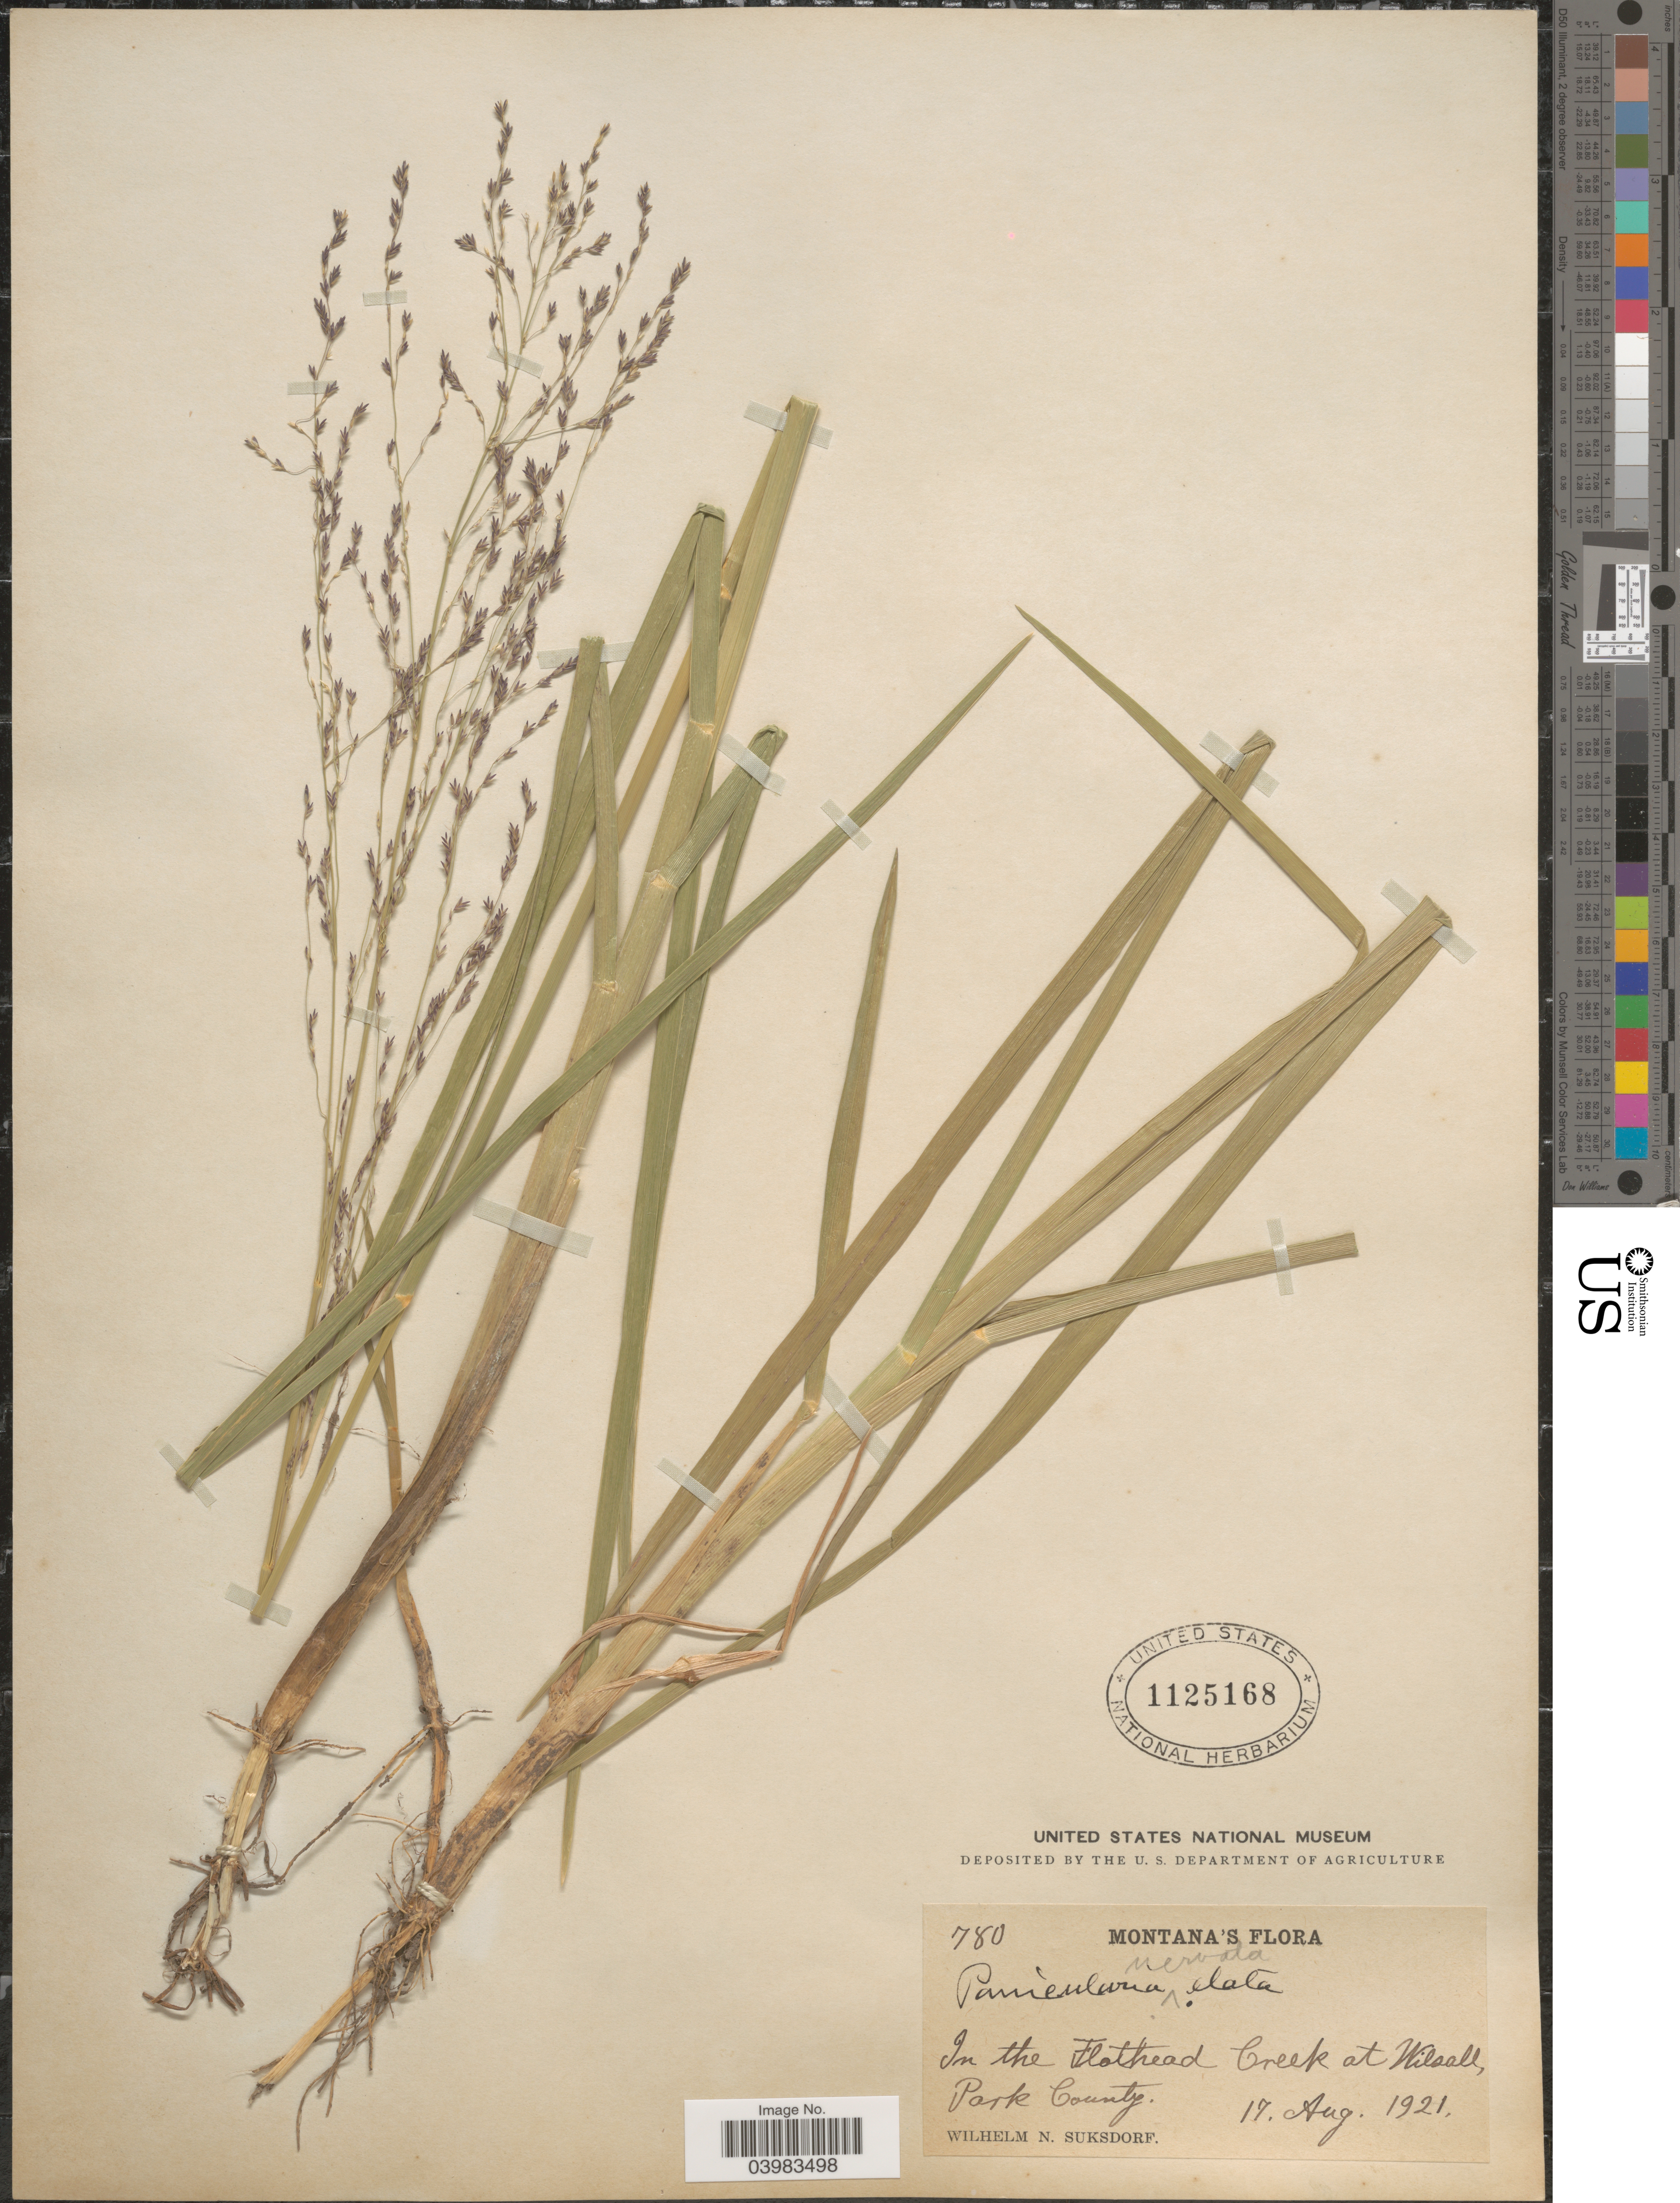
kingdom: Plantae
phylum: Tracheophyta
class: Liliopsida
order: Poales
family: Poaceae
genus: Glyceria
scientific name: Glyceria grandis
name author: S. Watson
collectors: W. N. Suksdorf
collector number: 780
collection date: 1921-08-17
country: United States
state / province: Montana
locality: In the Flathead Creek at Wilsall, Park County.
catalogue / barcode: US 1125168